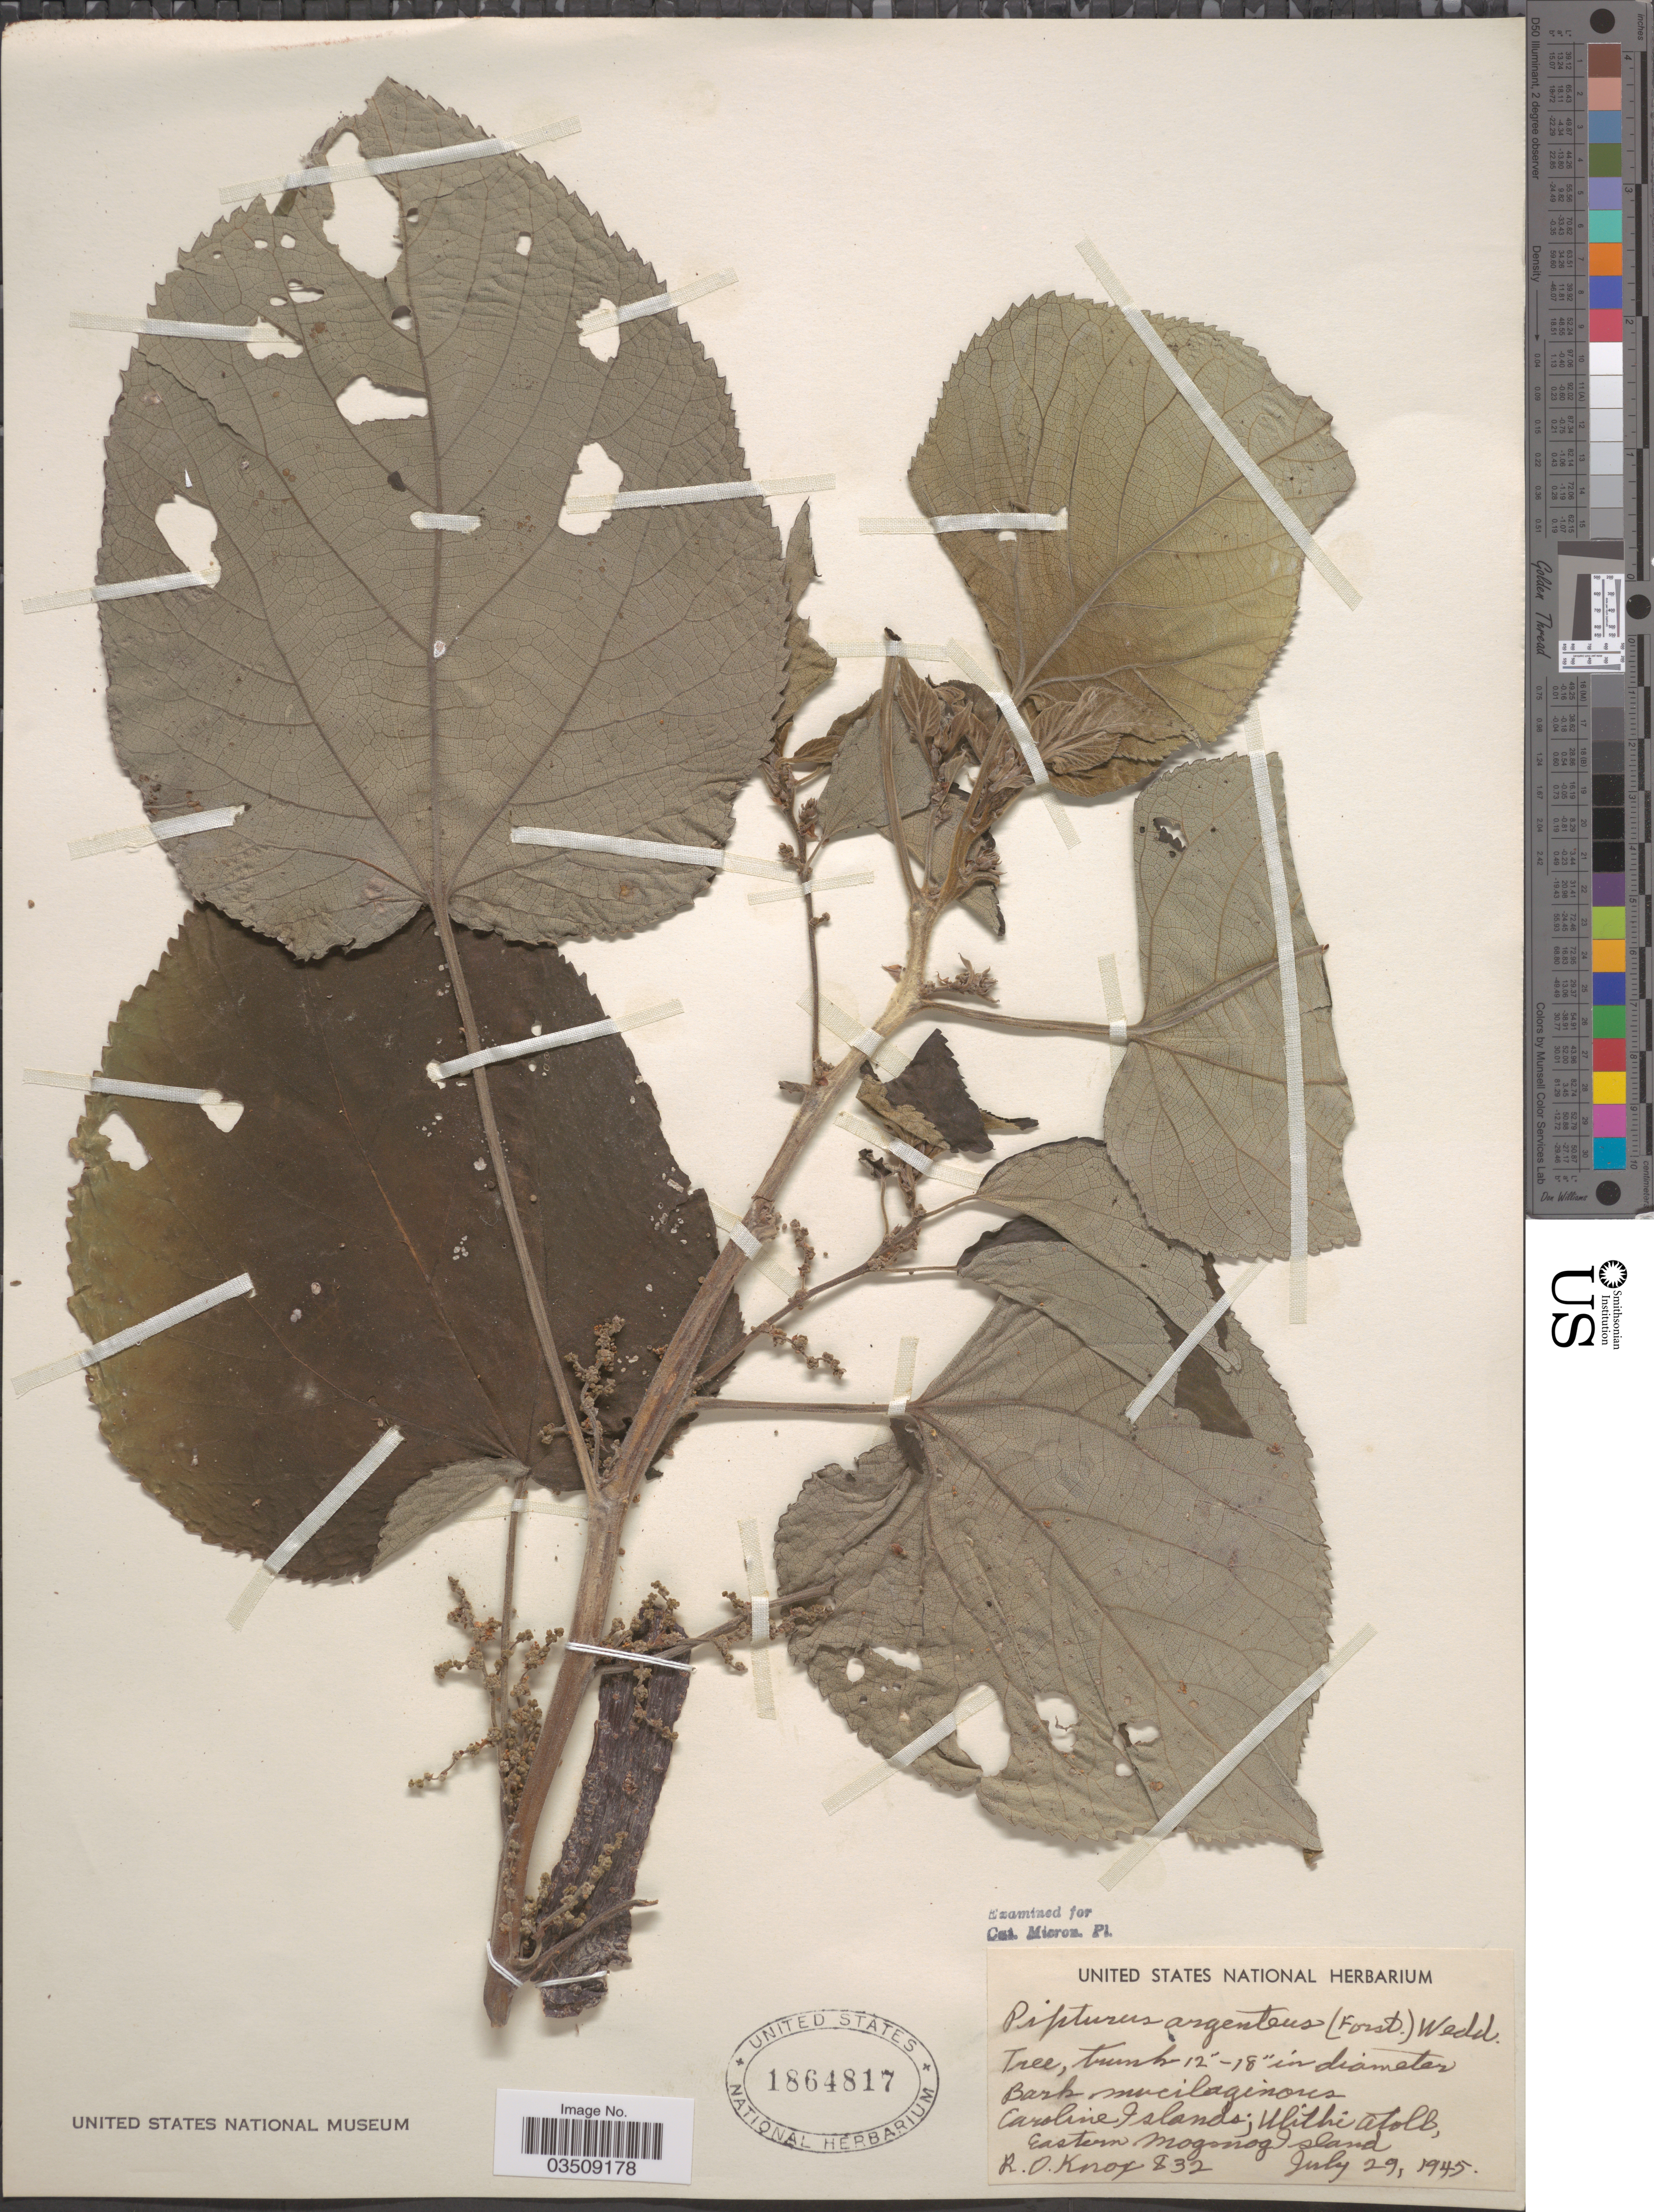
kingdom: Plantae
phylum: Tracheophyta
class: Magnoliopsida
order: Rosales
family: Urticaceae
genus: Pipturus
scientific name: Pipturus argenteus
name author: (G. Forst.) Wedd.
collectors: R. O. Knox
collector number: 832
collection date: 1945-07-29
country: Micronesia, Federated States of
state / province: Yap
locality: Caroline Islands. Ulithi Atoll, Eastern Mogmog Island.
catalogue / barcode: US 1864817